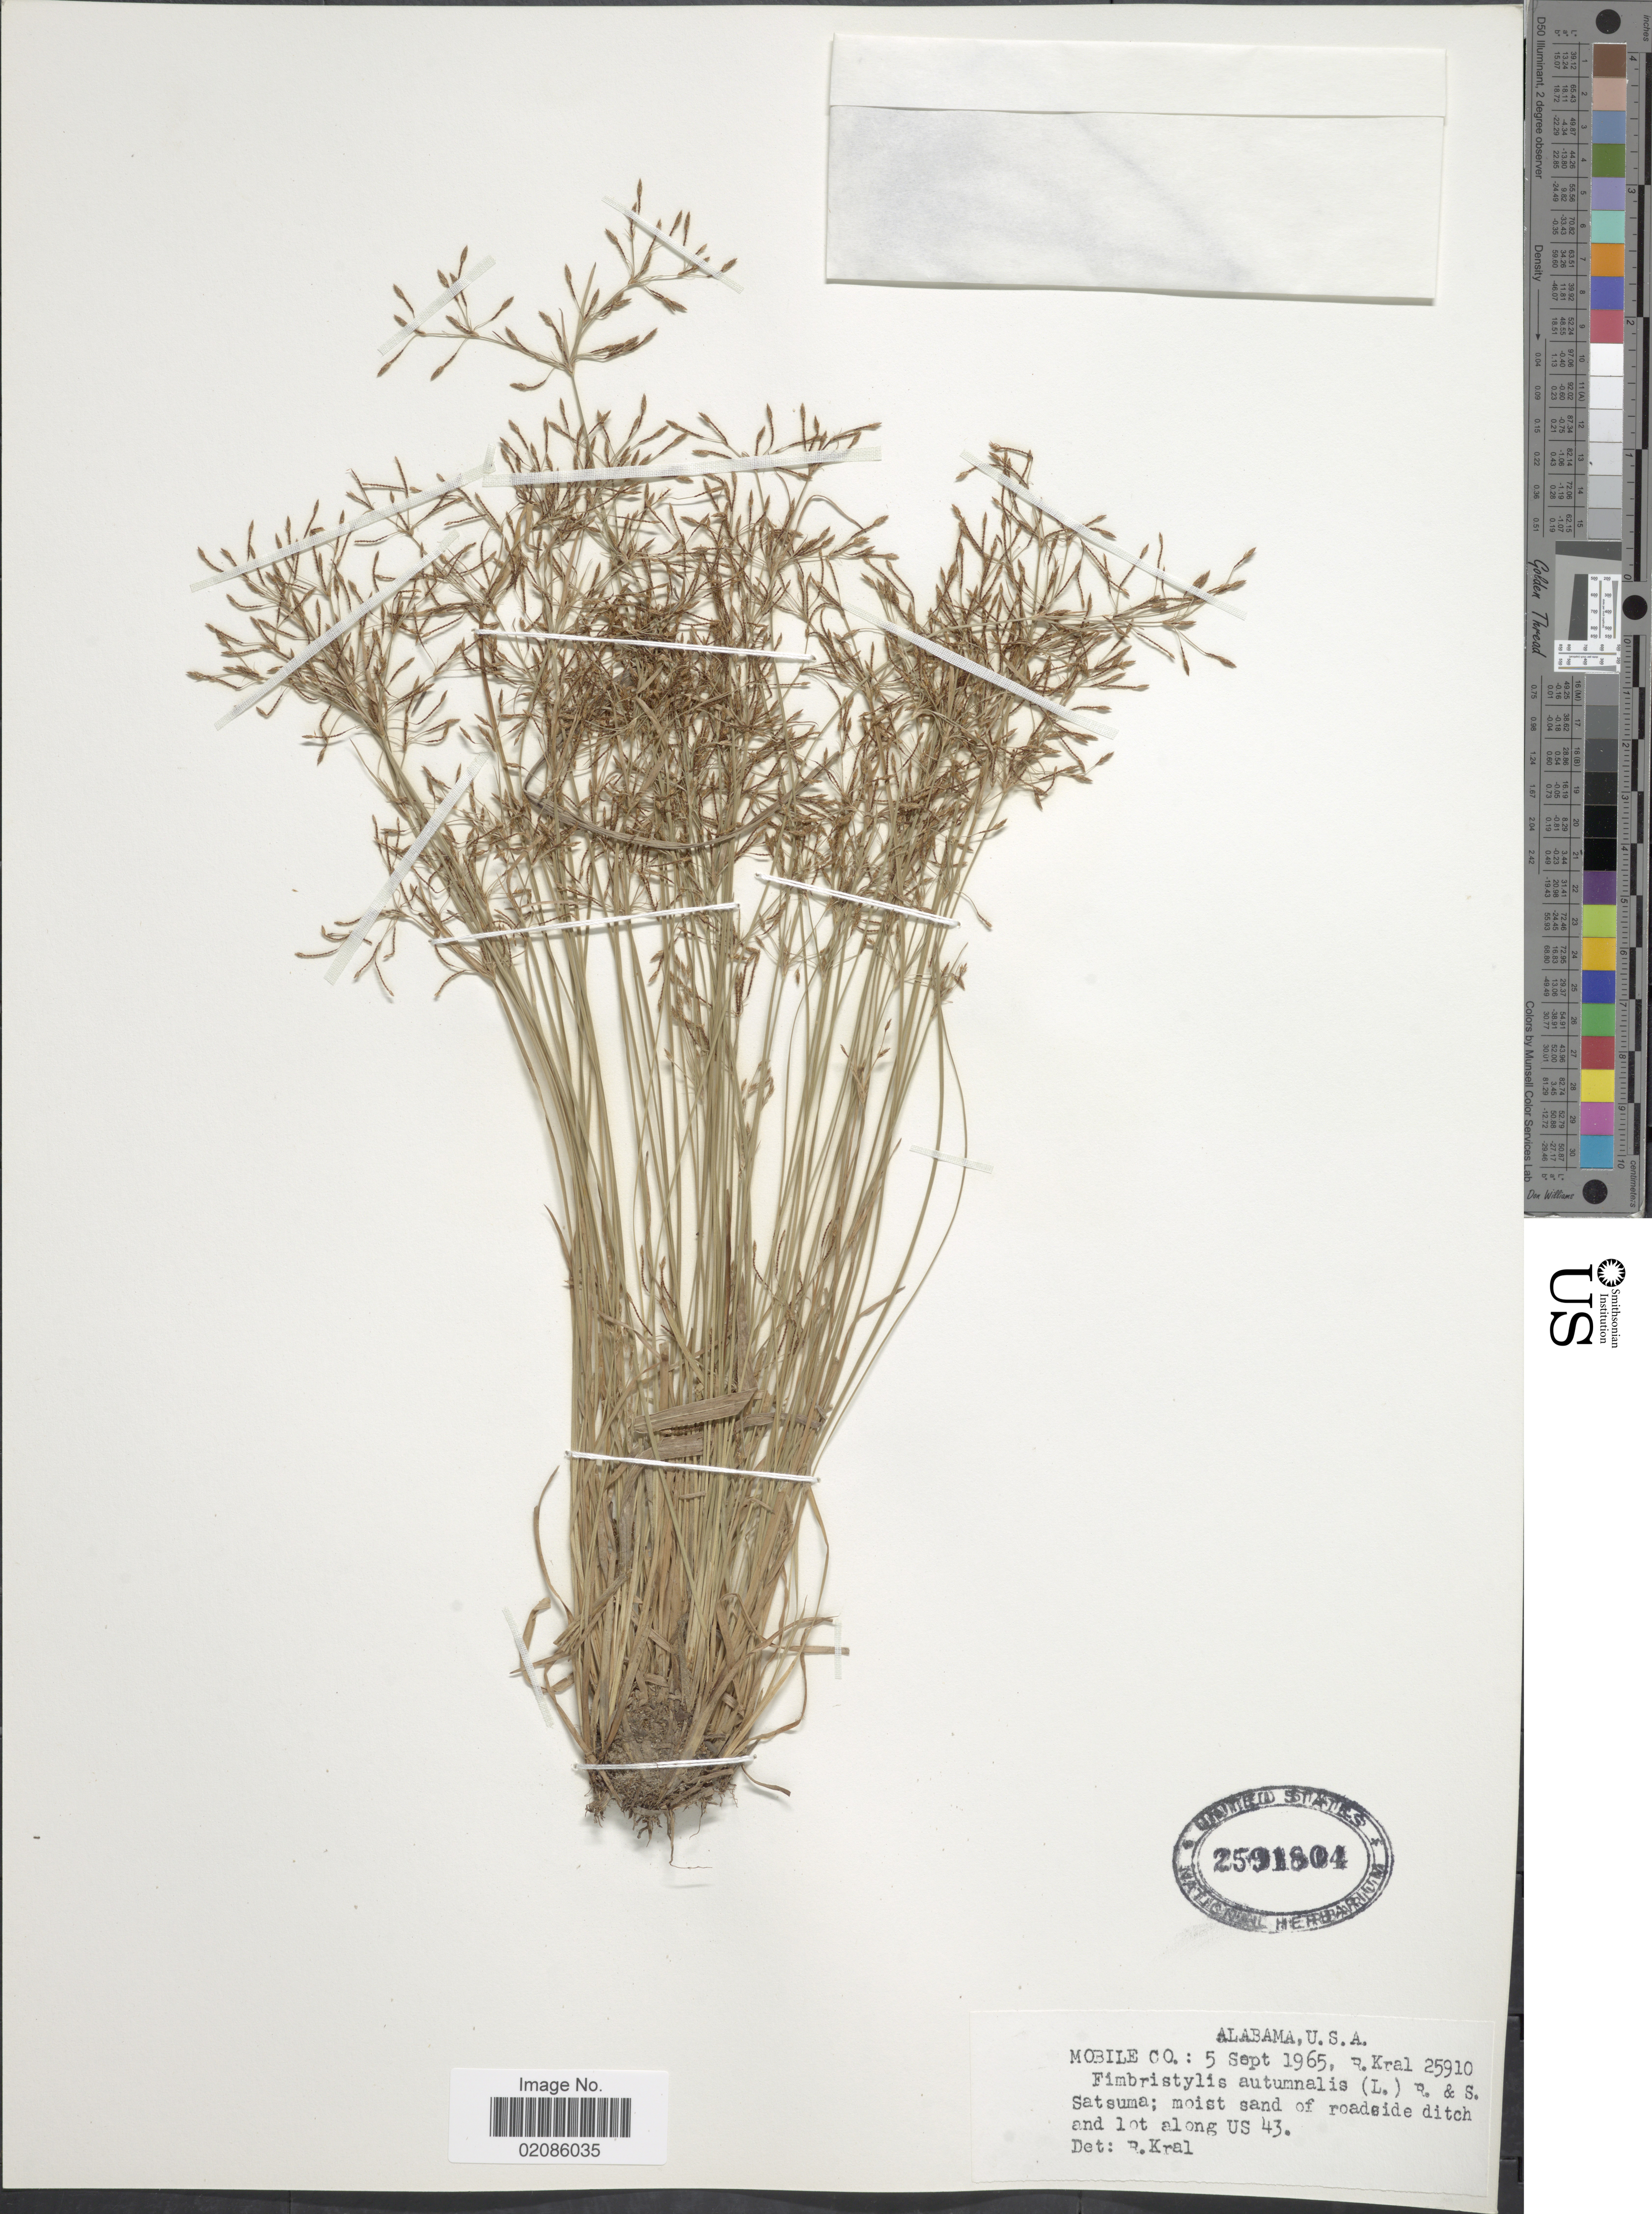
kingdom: Plantae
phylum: Tracheophyta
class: Liliopsida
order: Poales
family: Cyperaceae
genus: Fimbristylis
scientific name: Fimbristylis autumnalis (L.) Roem. & Schult.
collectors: R. Kral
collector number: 25910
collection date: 1965-09-05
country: United States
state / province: Alabama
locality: Mobile Co. Satsuma; moist sand of roadside ditch and lot along US 43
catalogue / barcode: US 2591804